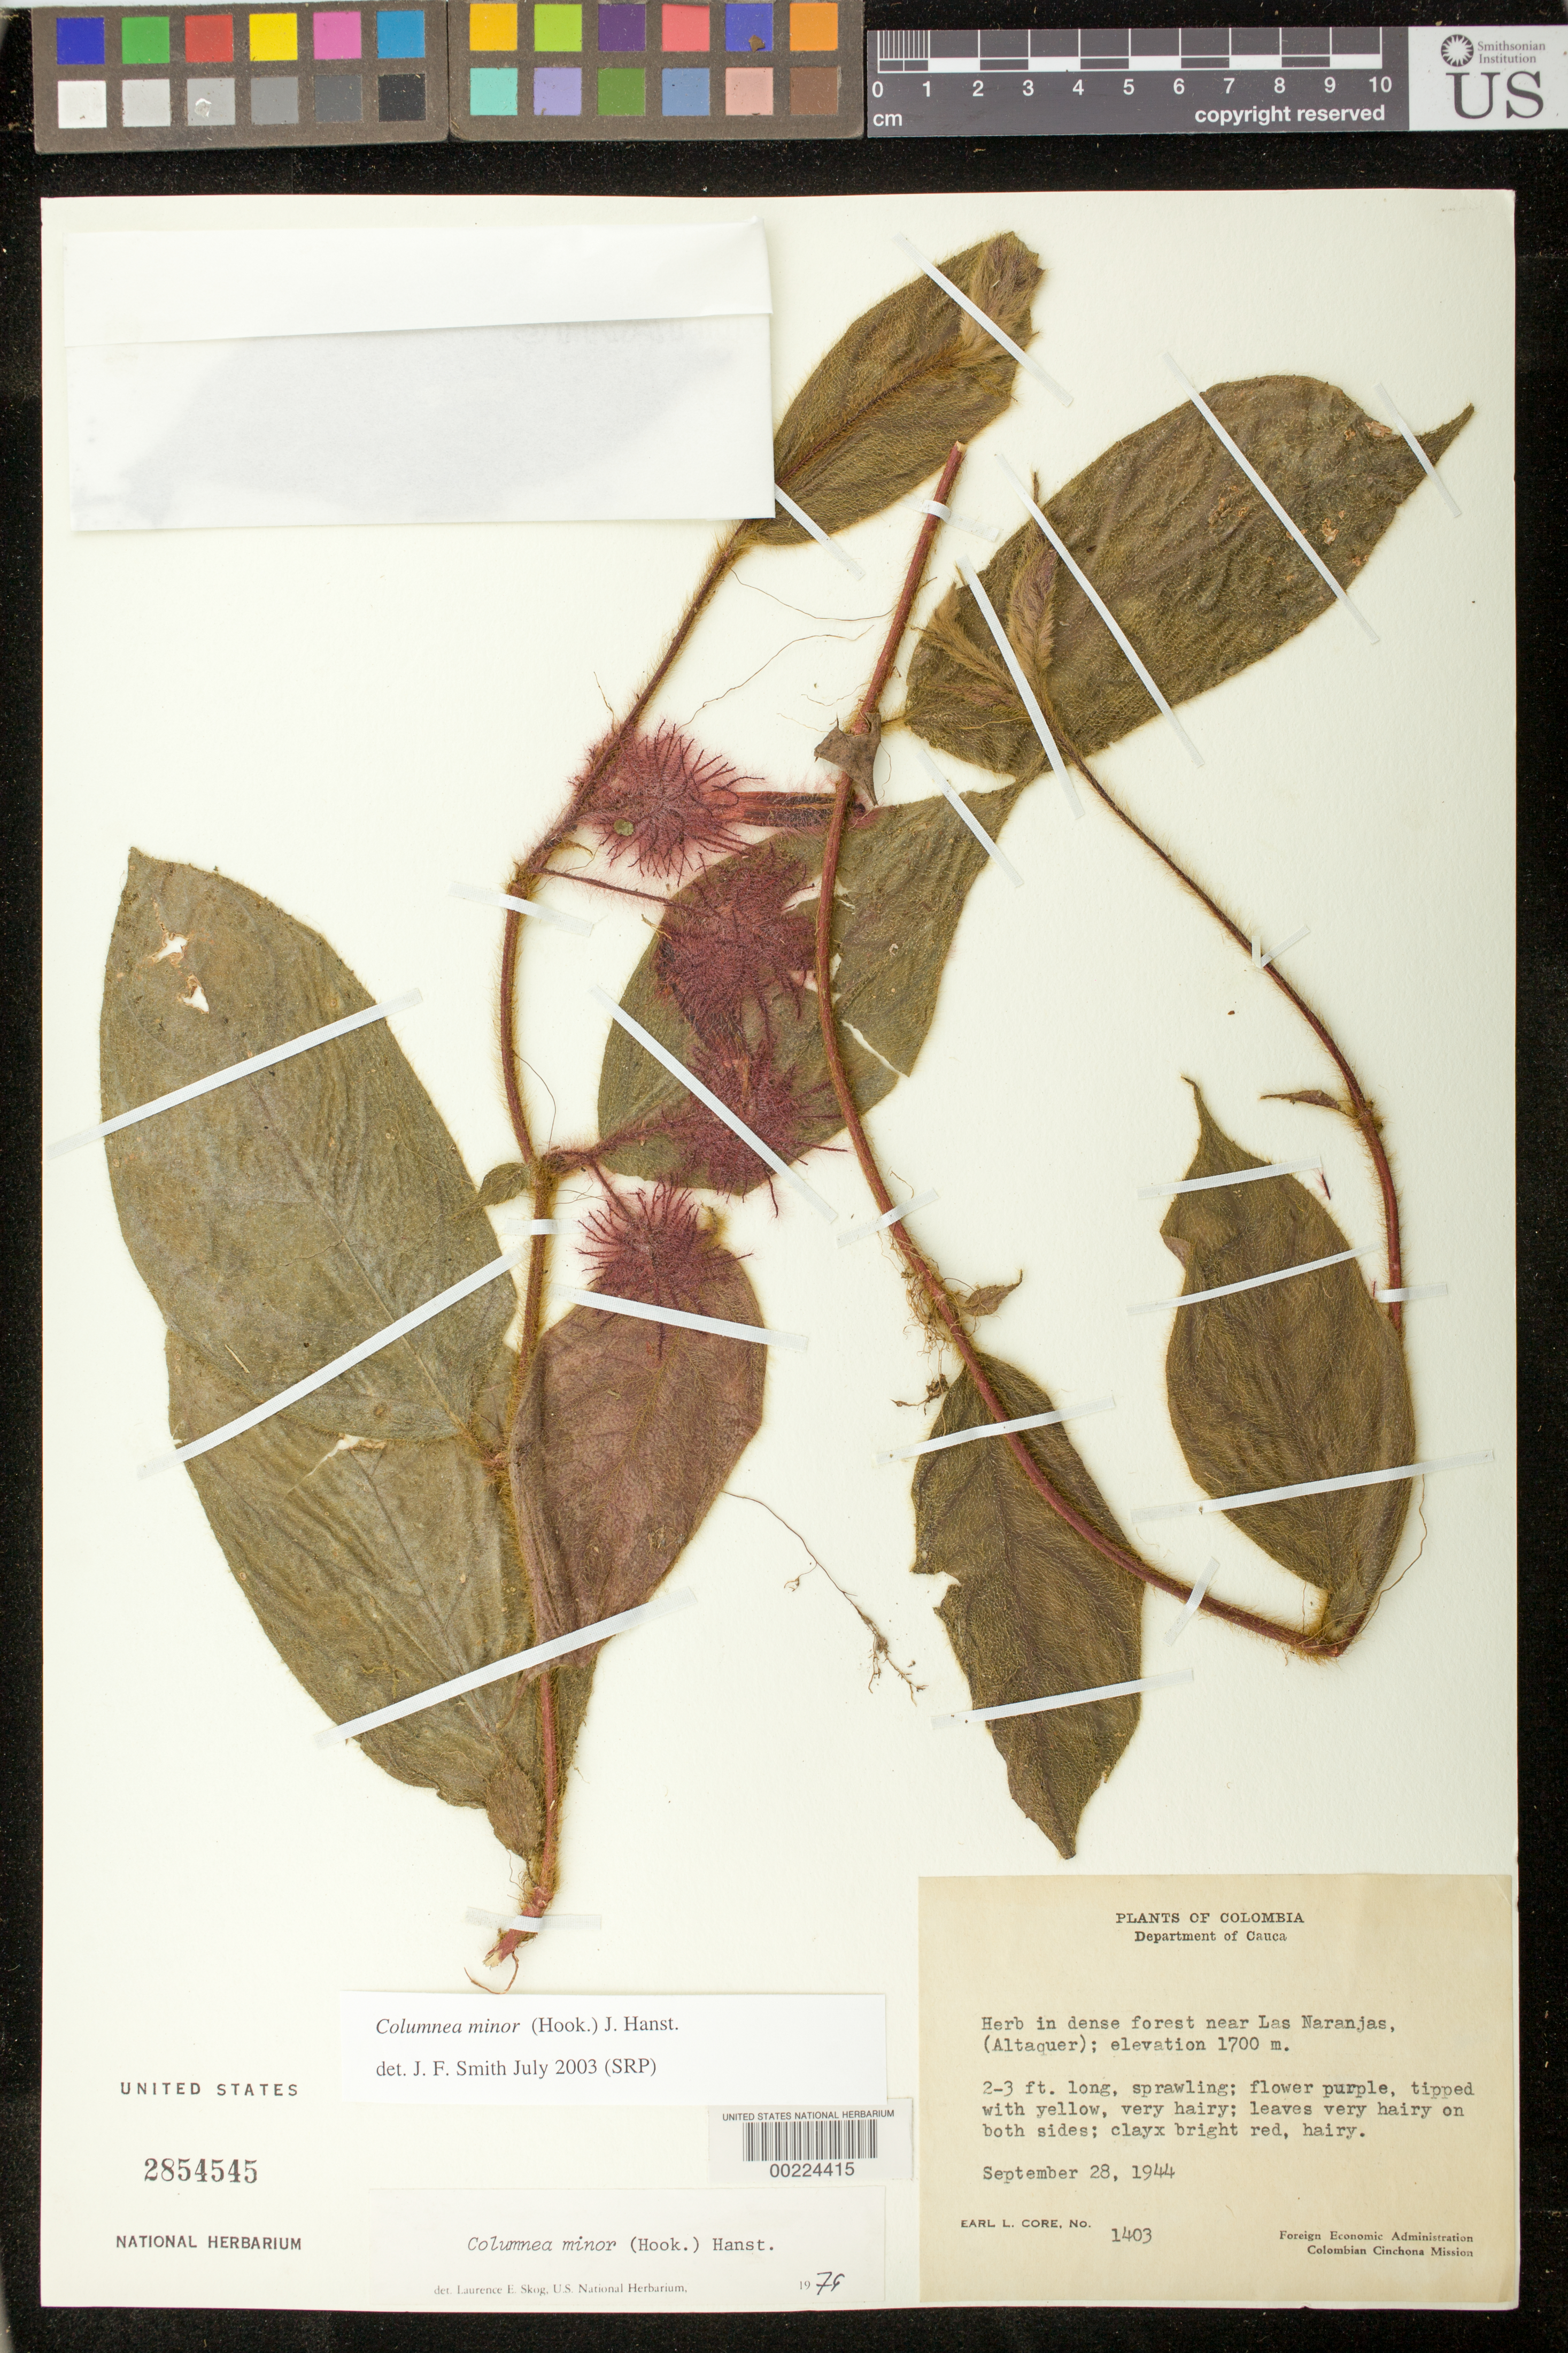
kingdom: Plantae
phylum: Tracheophyta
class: Magnoliopsida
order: Lamiales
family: Gesneriaceae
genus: Columnea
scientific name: Columnea minor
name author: (Hook.) Hanst.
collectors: E. L. Core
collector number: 1403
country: Colombia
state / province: Cauca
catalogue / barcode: US 2854545